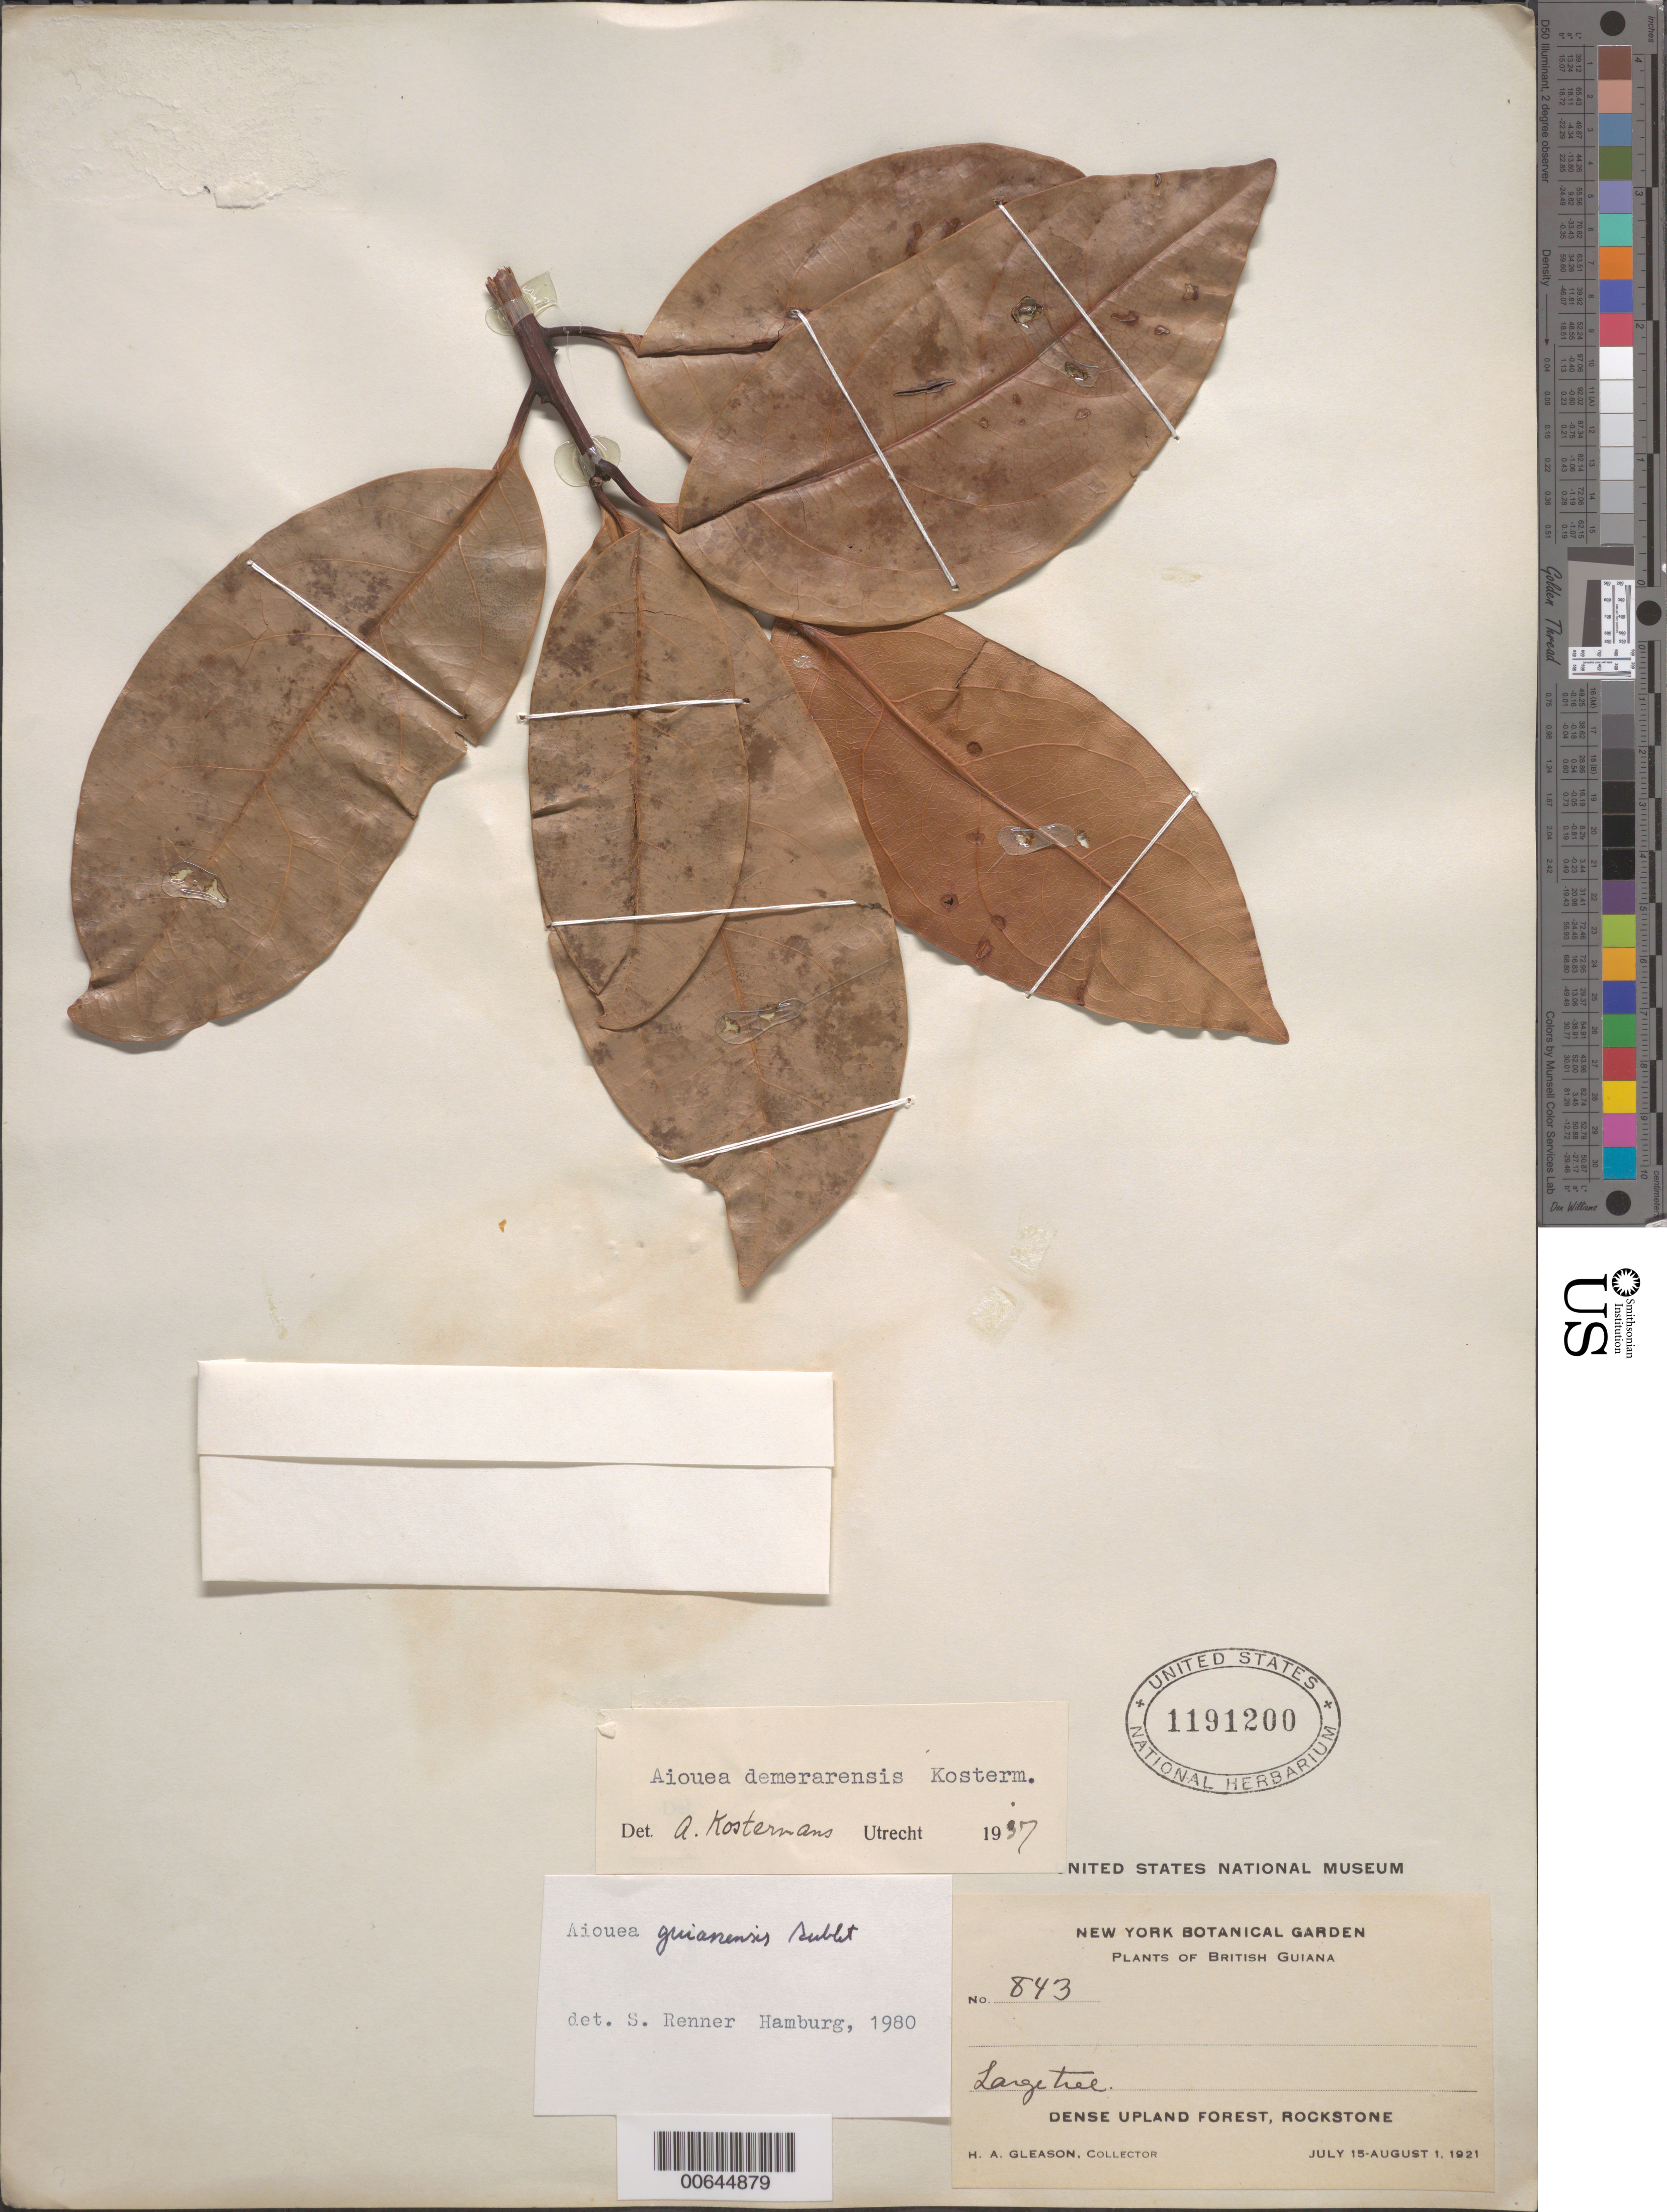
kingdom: Plantae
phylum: Tracheophyta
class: Magnoliopsida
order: Laurales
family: Lauraceae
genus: Aiouea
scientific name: Aiouea guianensis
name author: Aubl.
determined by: Renner, S. S.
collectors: H. A. Gleason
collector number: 843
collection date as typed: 15-Jul-21 to 1-Aug-21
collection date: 1921-07-15/1921-08-01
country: Guyana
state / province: U. Demerara-Berbice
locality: Rockstone, in and about the village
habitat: Dense upland forest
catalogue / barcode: US 1191200